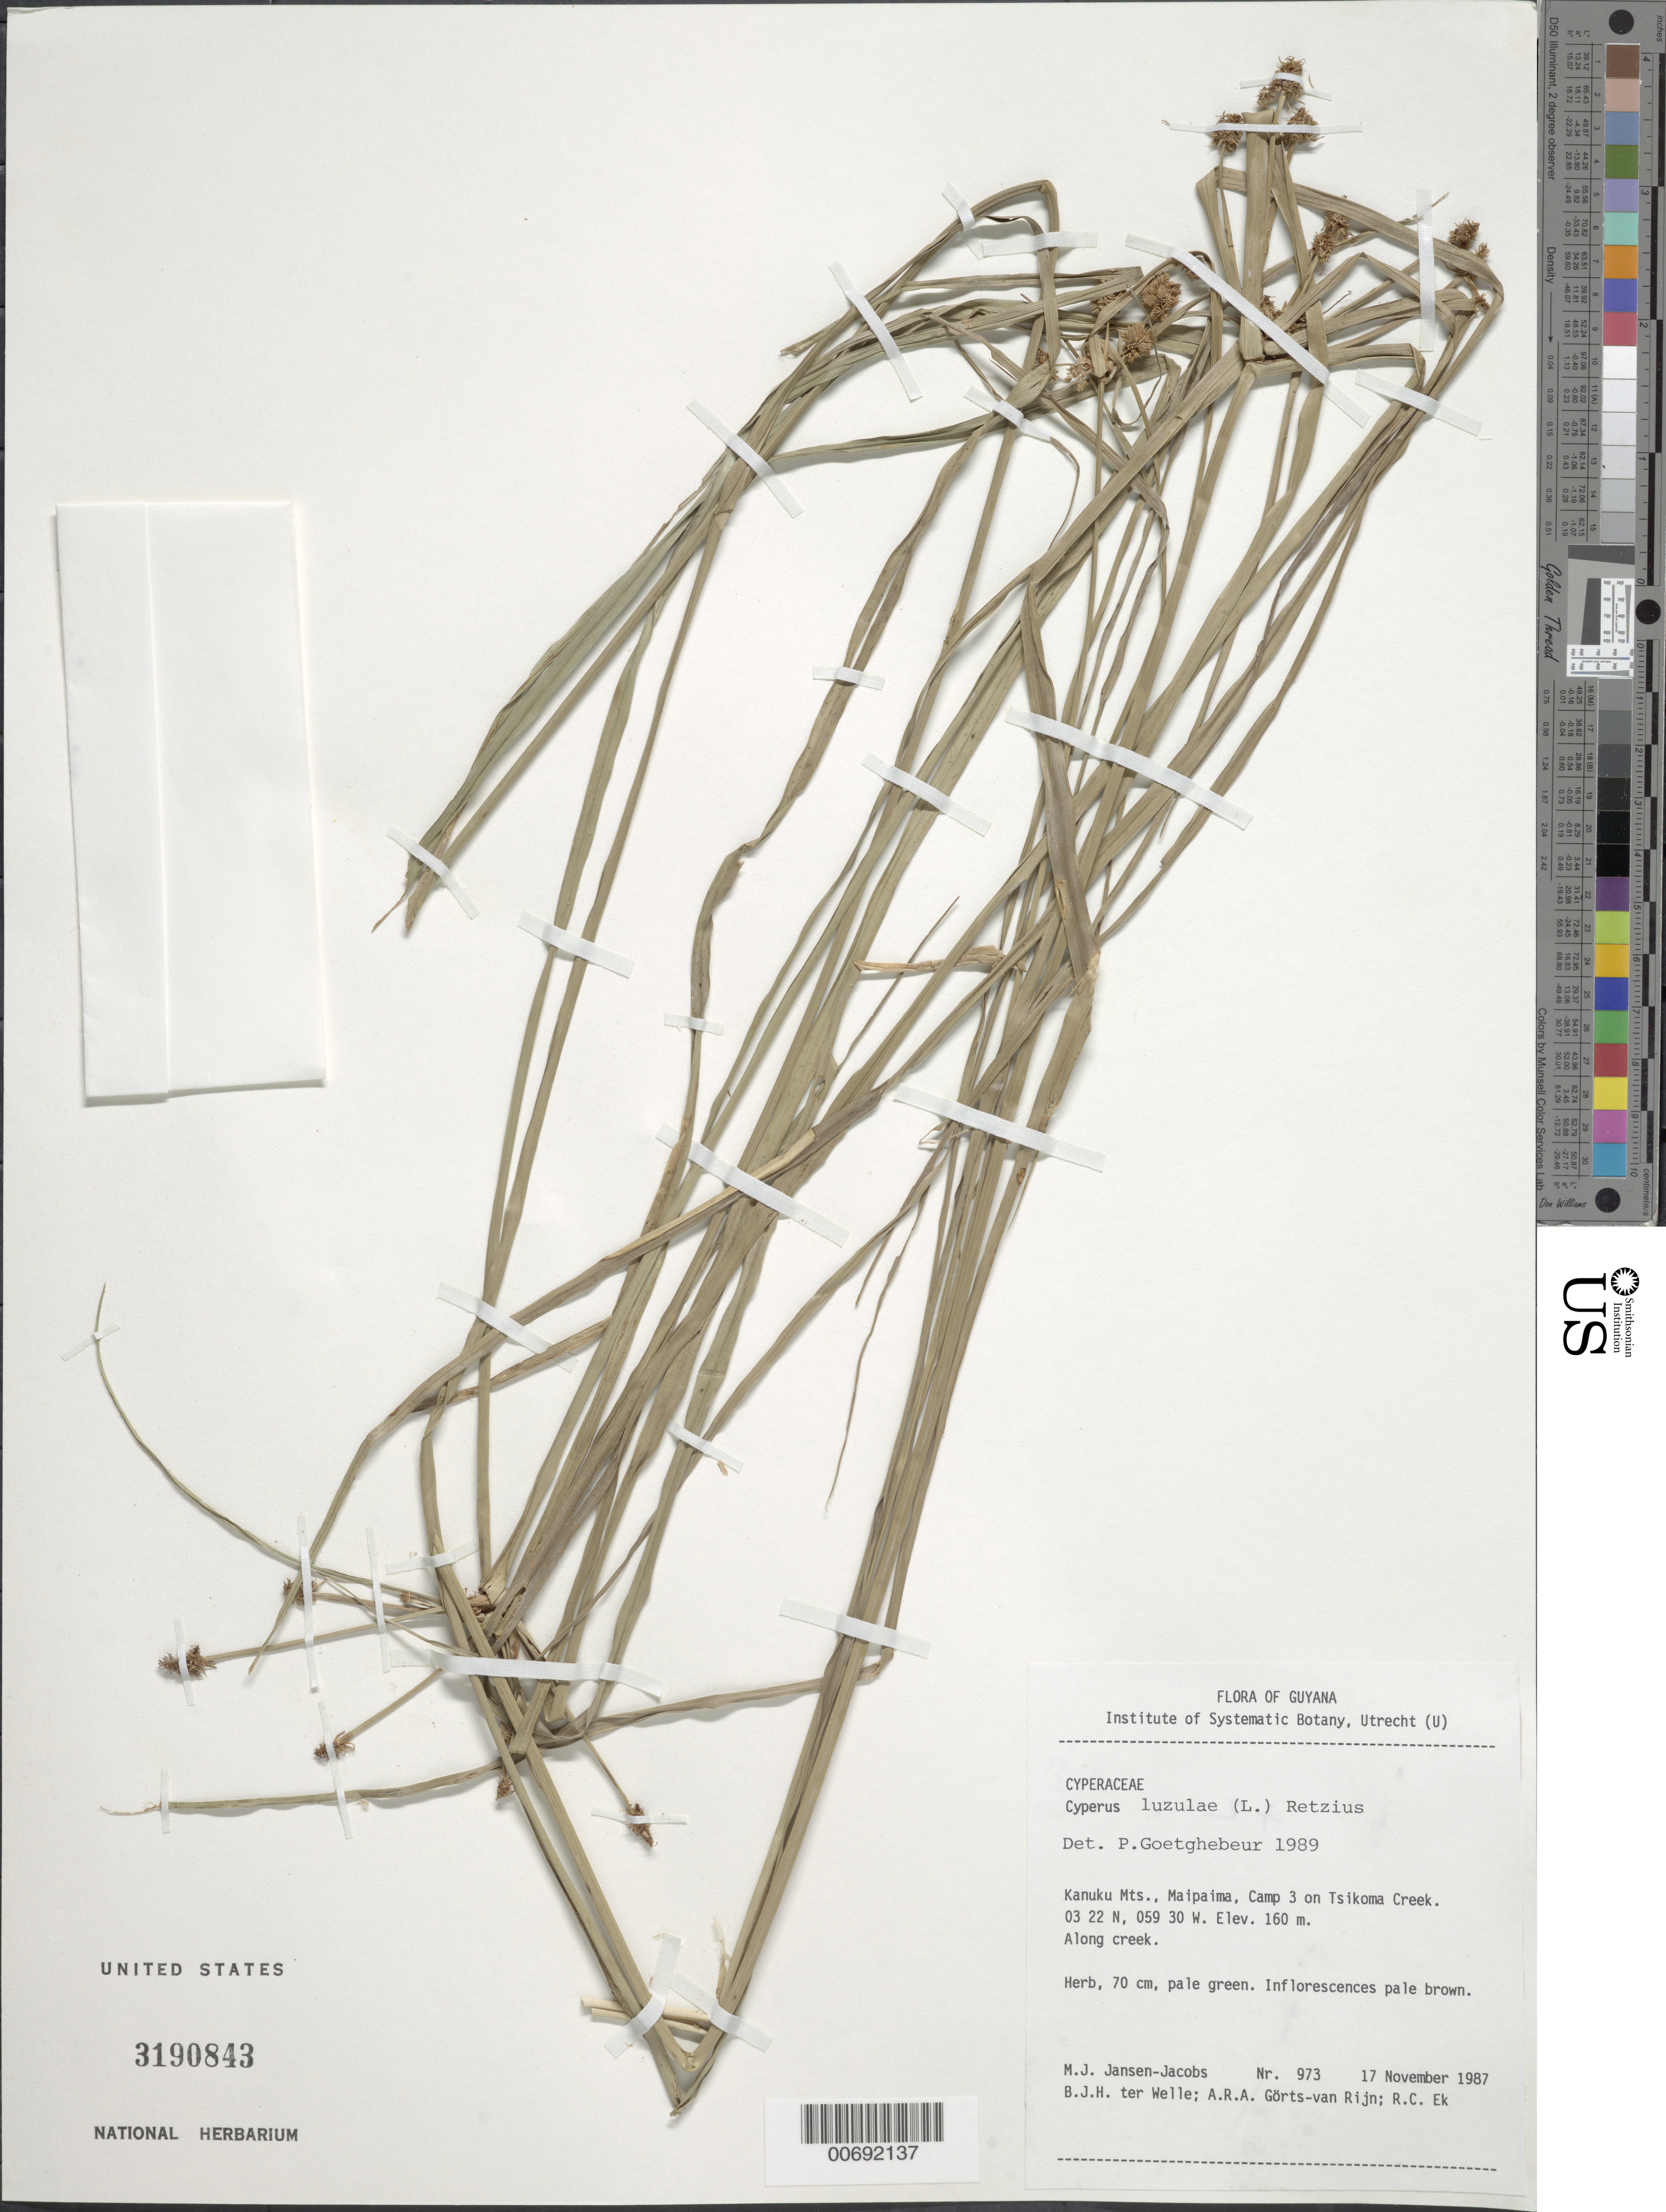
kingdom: Plantae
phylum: Tracheophyta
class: Liliopsida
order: Poales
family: Cyperaceae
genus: Cyperus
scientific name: Cyperus luzulae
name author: (L.) Rottb. ex Retz.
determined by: Goetghebeur, P.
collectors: M. J. Jansen-Jacobs, B. Welle, A. .R. A. Görts-van Rijn & R. C. Ek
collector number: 973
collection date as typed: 17-Nov-87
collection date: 1987-11-17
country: Guyana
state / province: U. Takutu-U. Essequibo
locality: Kanuku Mts., Maipaima, Camp 3 on Tsikoma Creek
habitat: Along creek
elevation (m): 160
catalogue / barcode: US 3190843